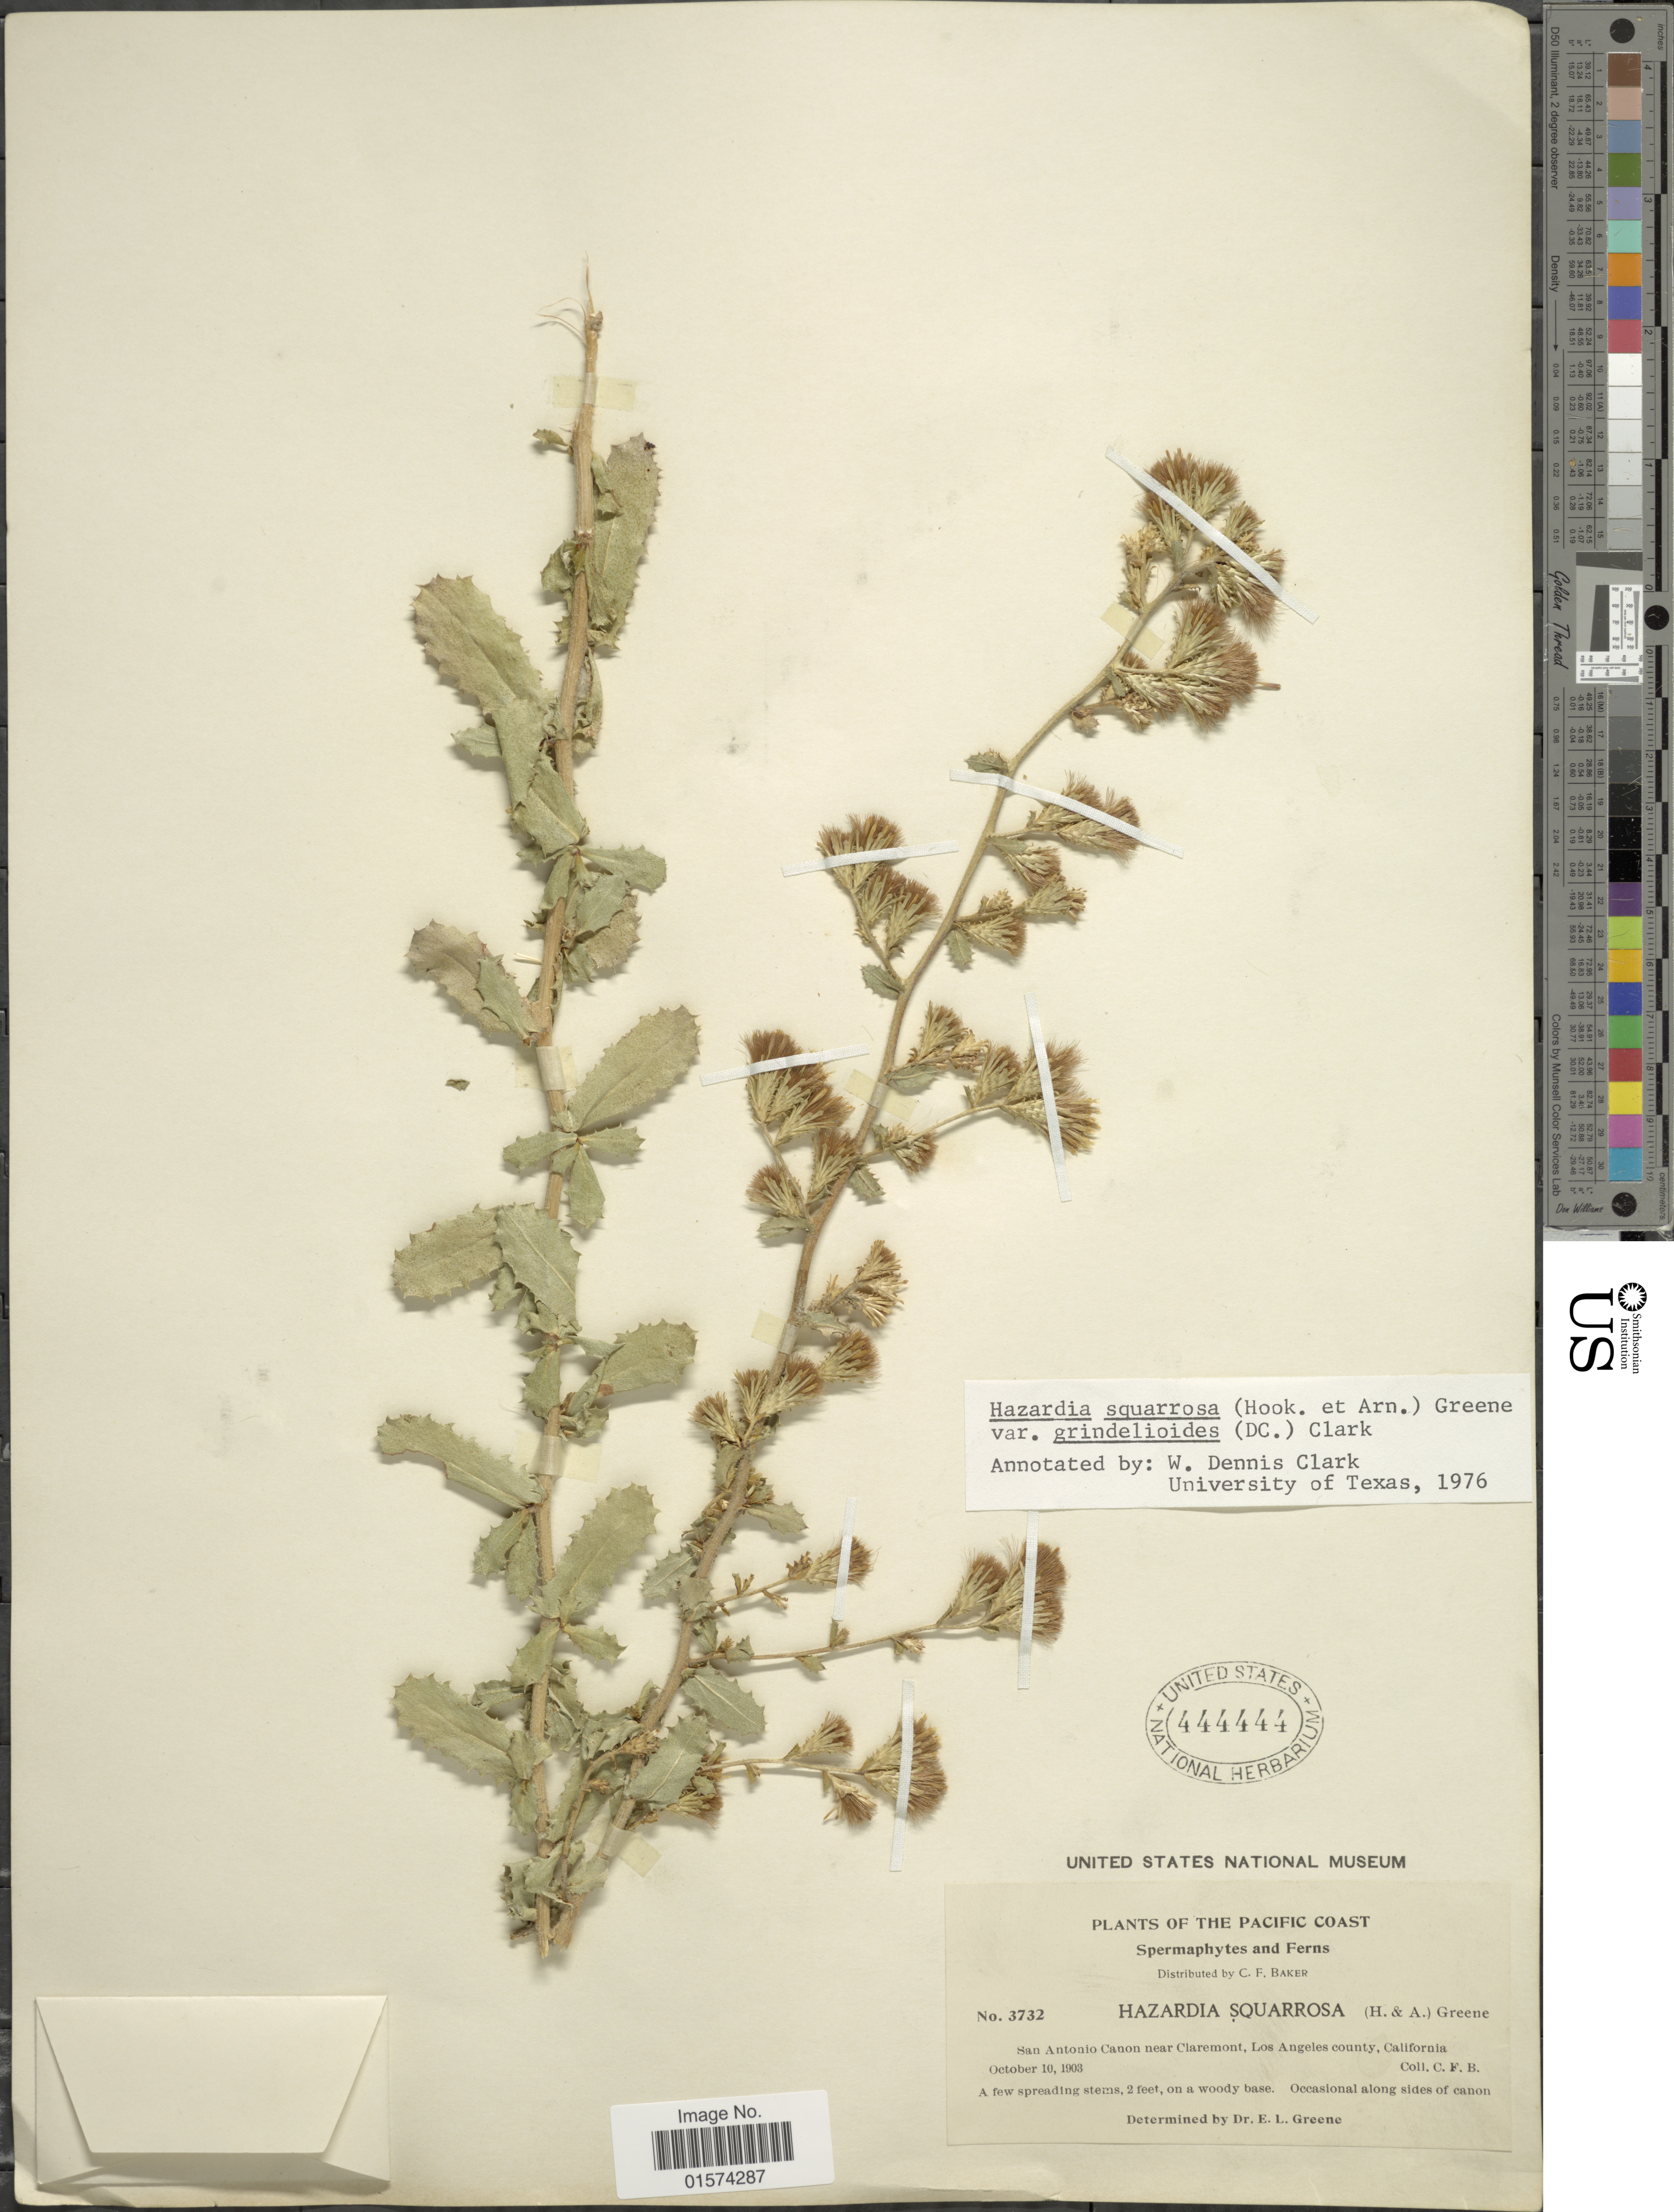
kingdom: Plantae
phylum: Tracheophyta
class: Magnoliopsida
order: Asterales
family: Asteraceae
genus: Hazardia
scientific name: Hazardia squarrosa var. grindelioides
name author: (DC.) W.D. Clark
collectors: C. F. Baker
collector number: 3732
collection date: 1903-10-10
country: United States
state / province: California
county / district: Los Angeles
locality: The Pacific Coast, San Antonio Canon near Claremont, Los Angeles county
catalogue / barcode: US 444444